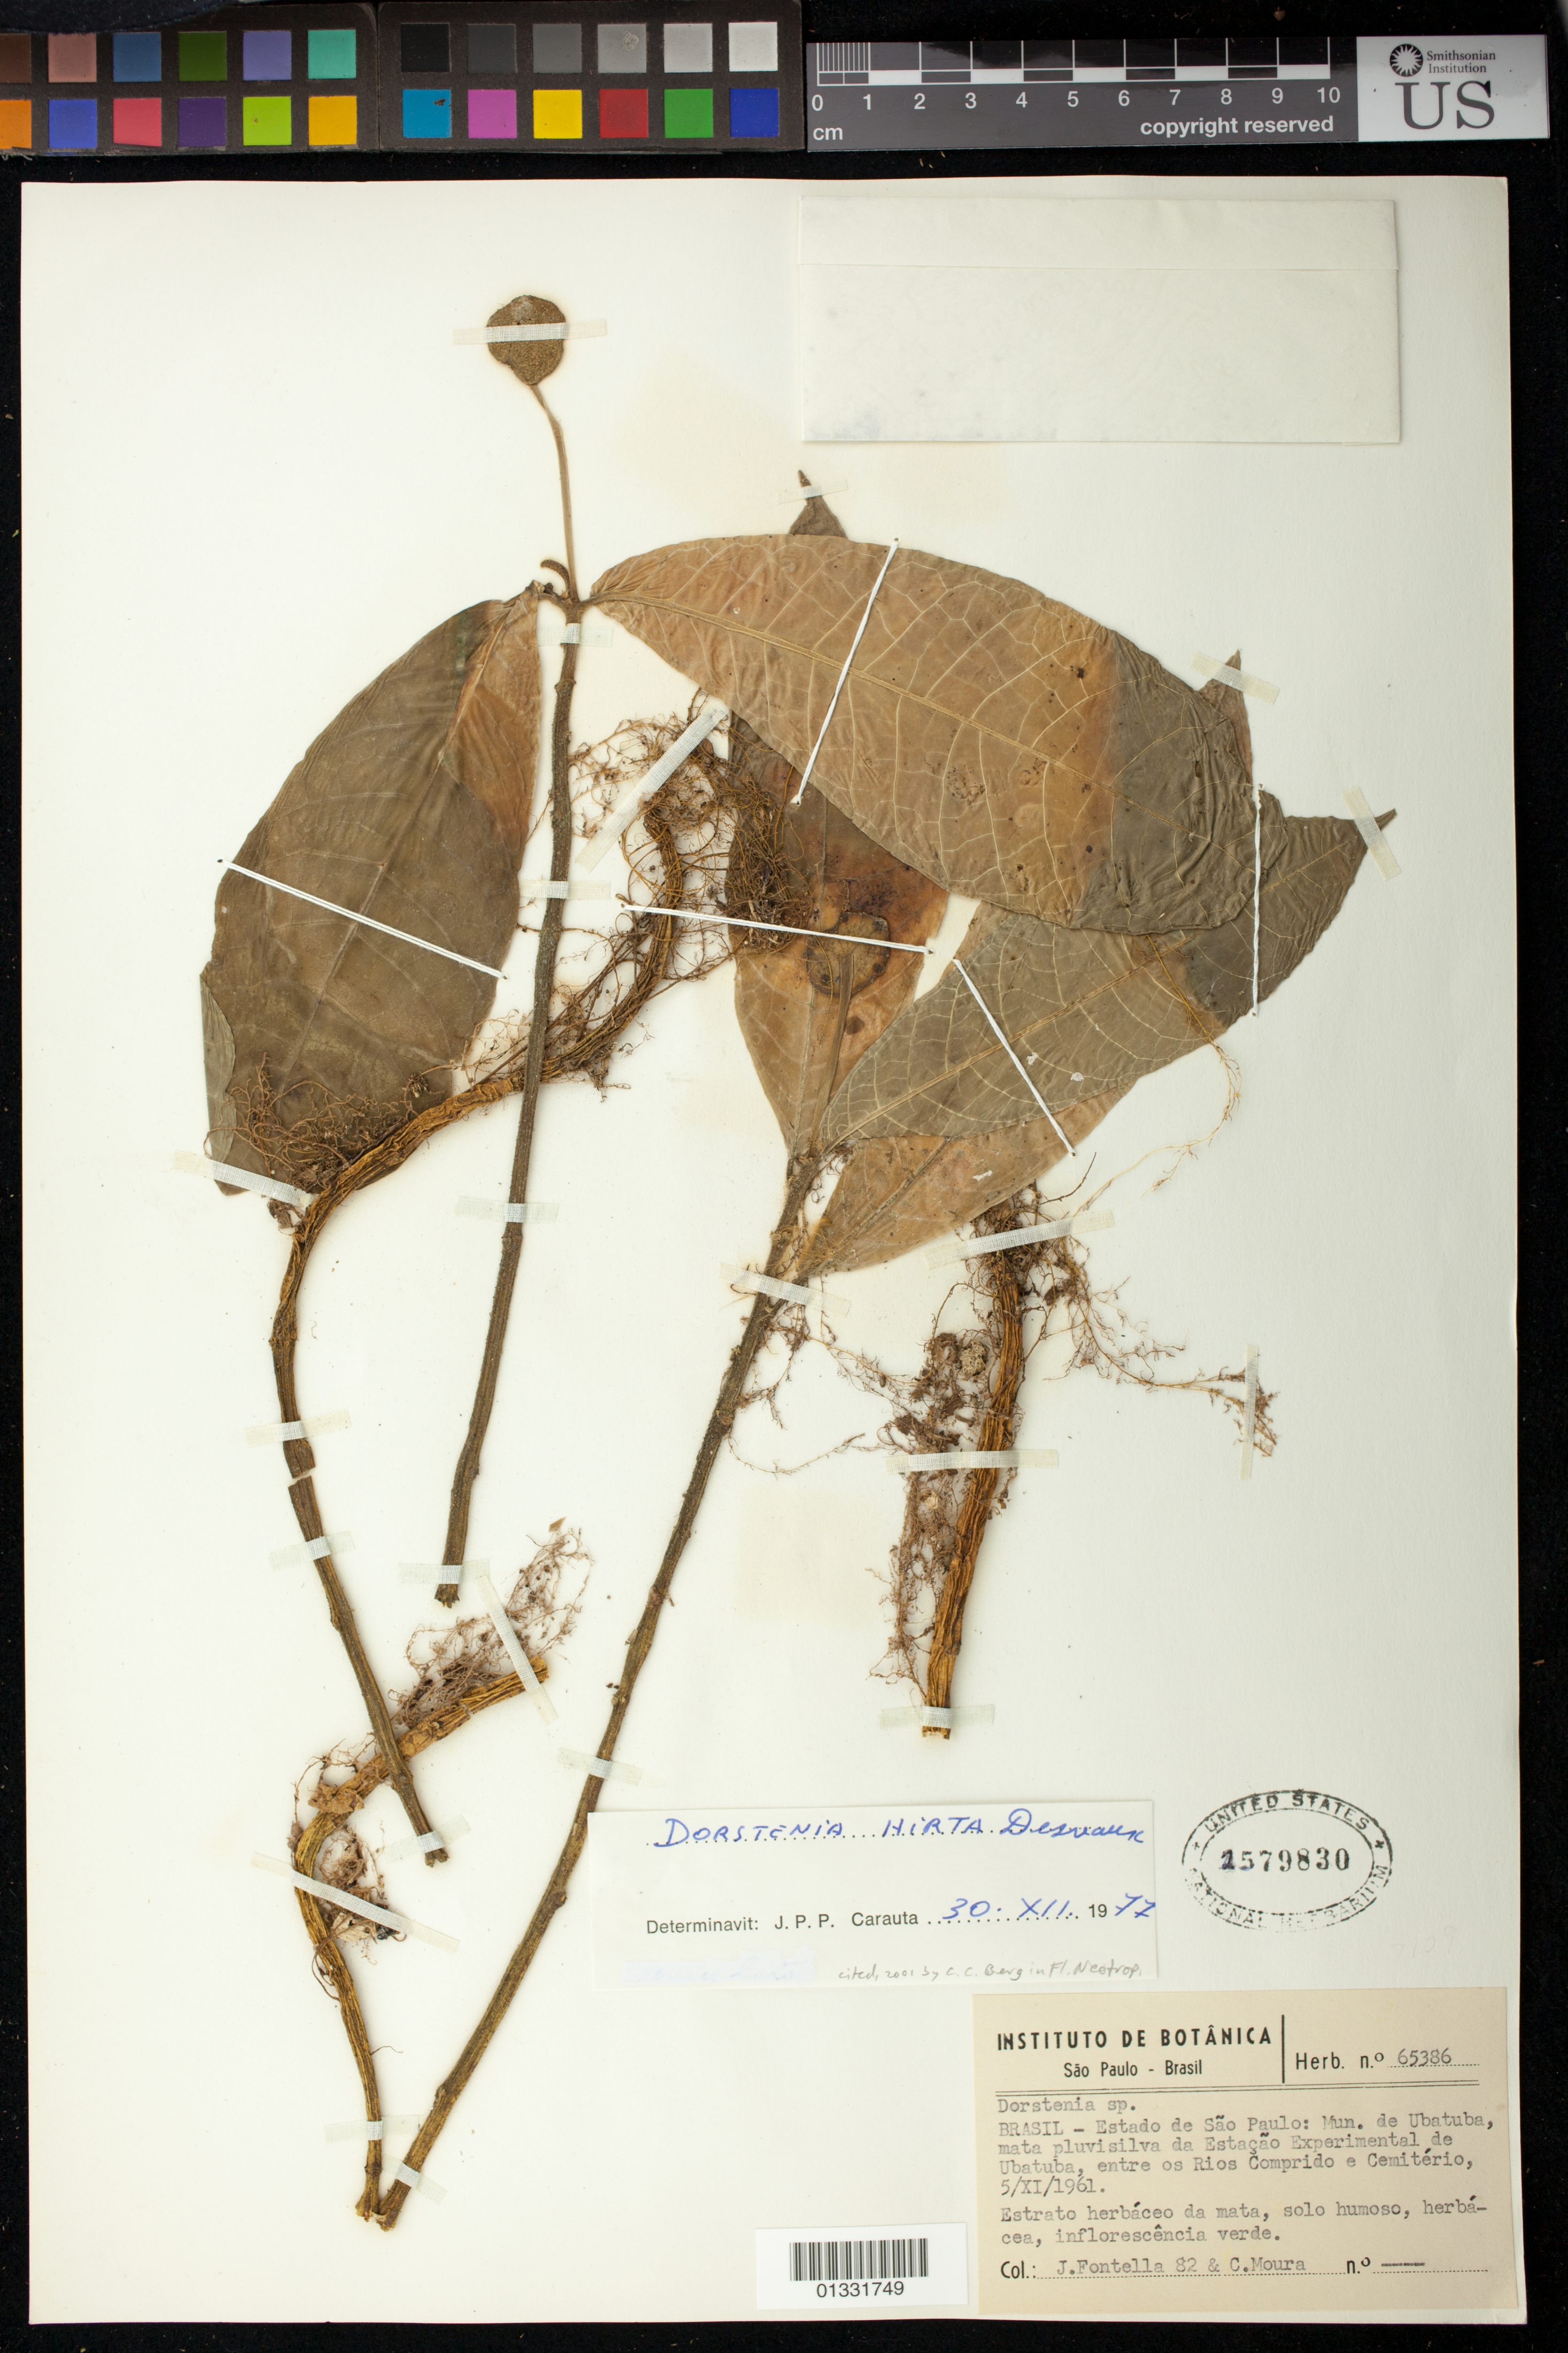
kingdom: Plantae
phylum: Tracheophyta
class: Magnoliopsida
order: Rosales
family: Moraceae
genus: Dorstenia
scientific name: Dorstenia hirta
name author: Desv.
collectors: J. Fontella & C. A. Moura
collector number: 82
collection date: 1961-11-05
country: Brazil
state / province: São Paulo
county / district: Ubatuba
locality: Estação Experimental de Ubatuba, entre os Rios Comprido e Cemitério.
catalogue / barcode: US 2579830